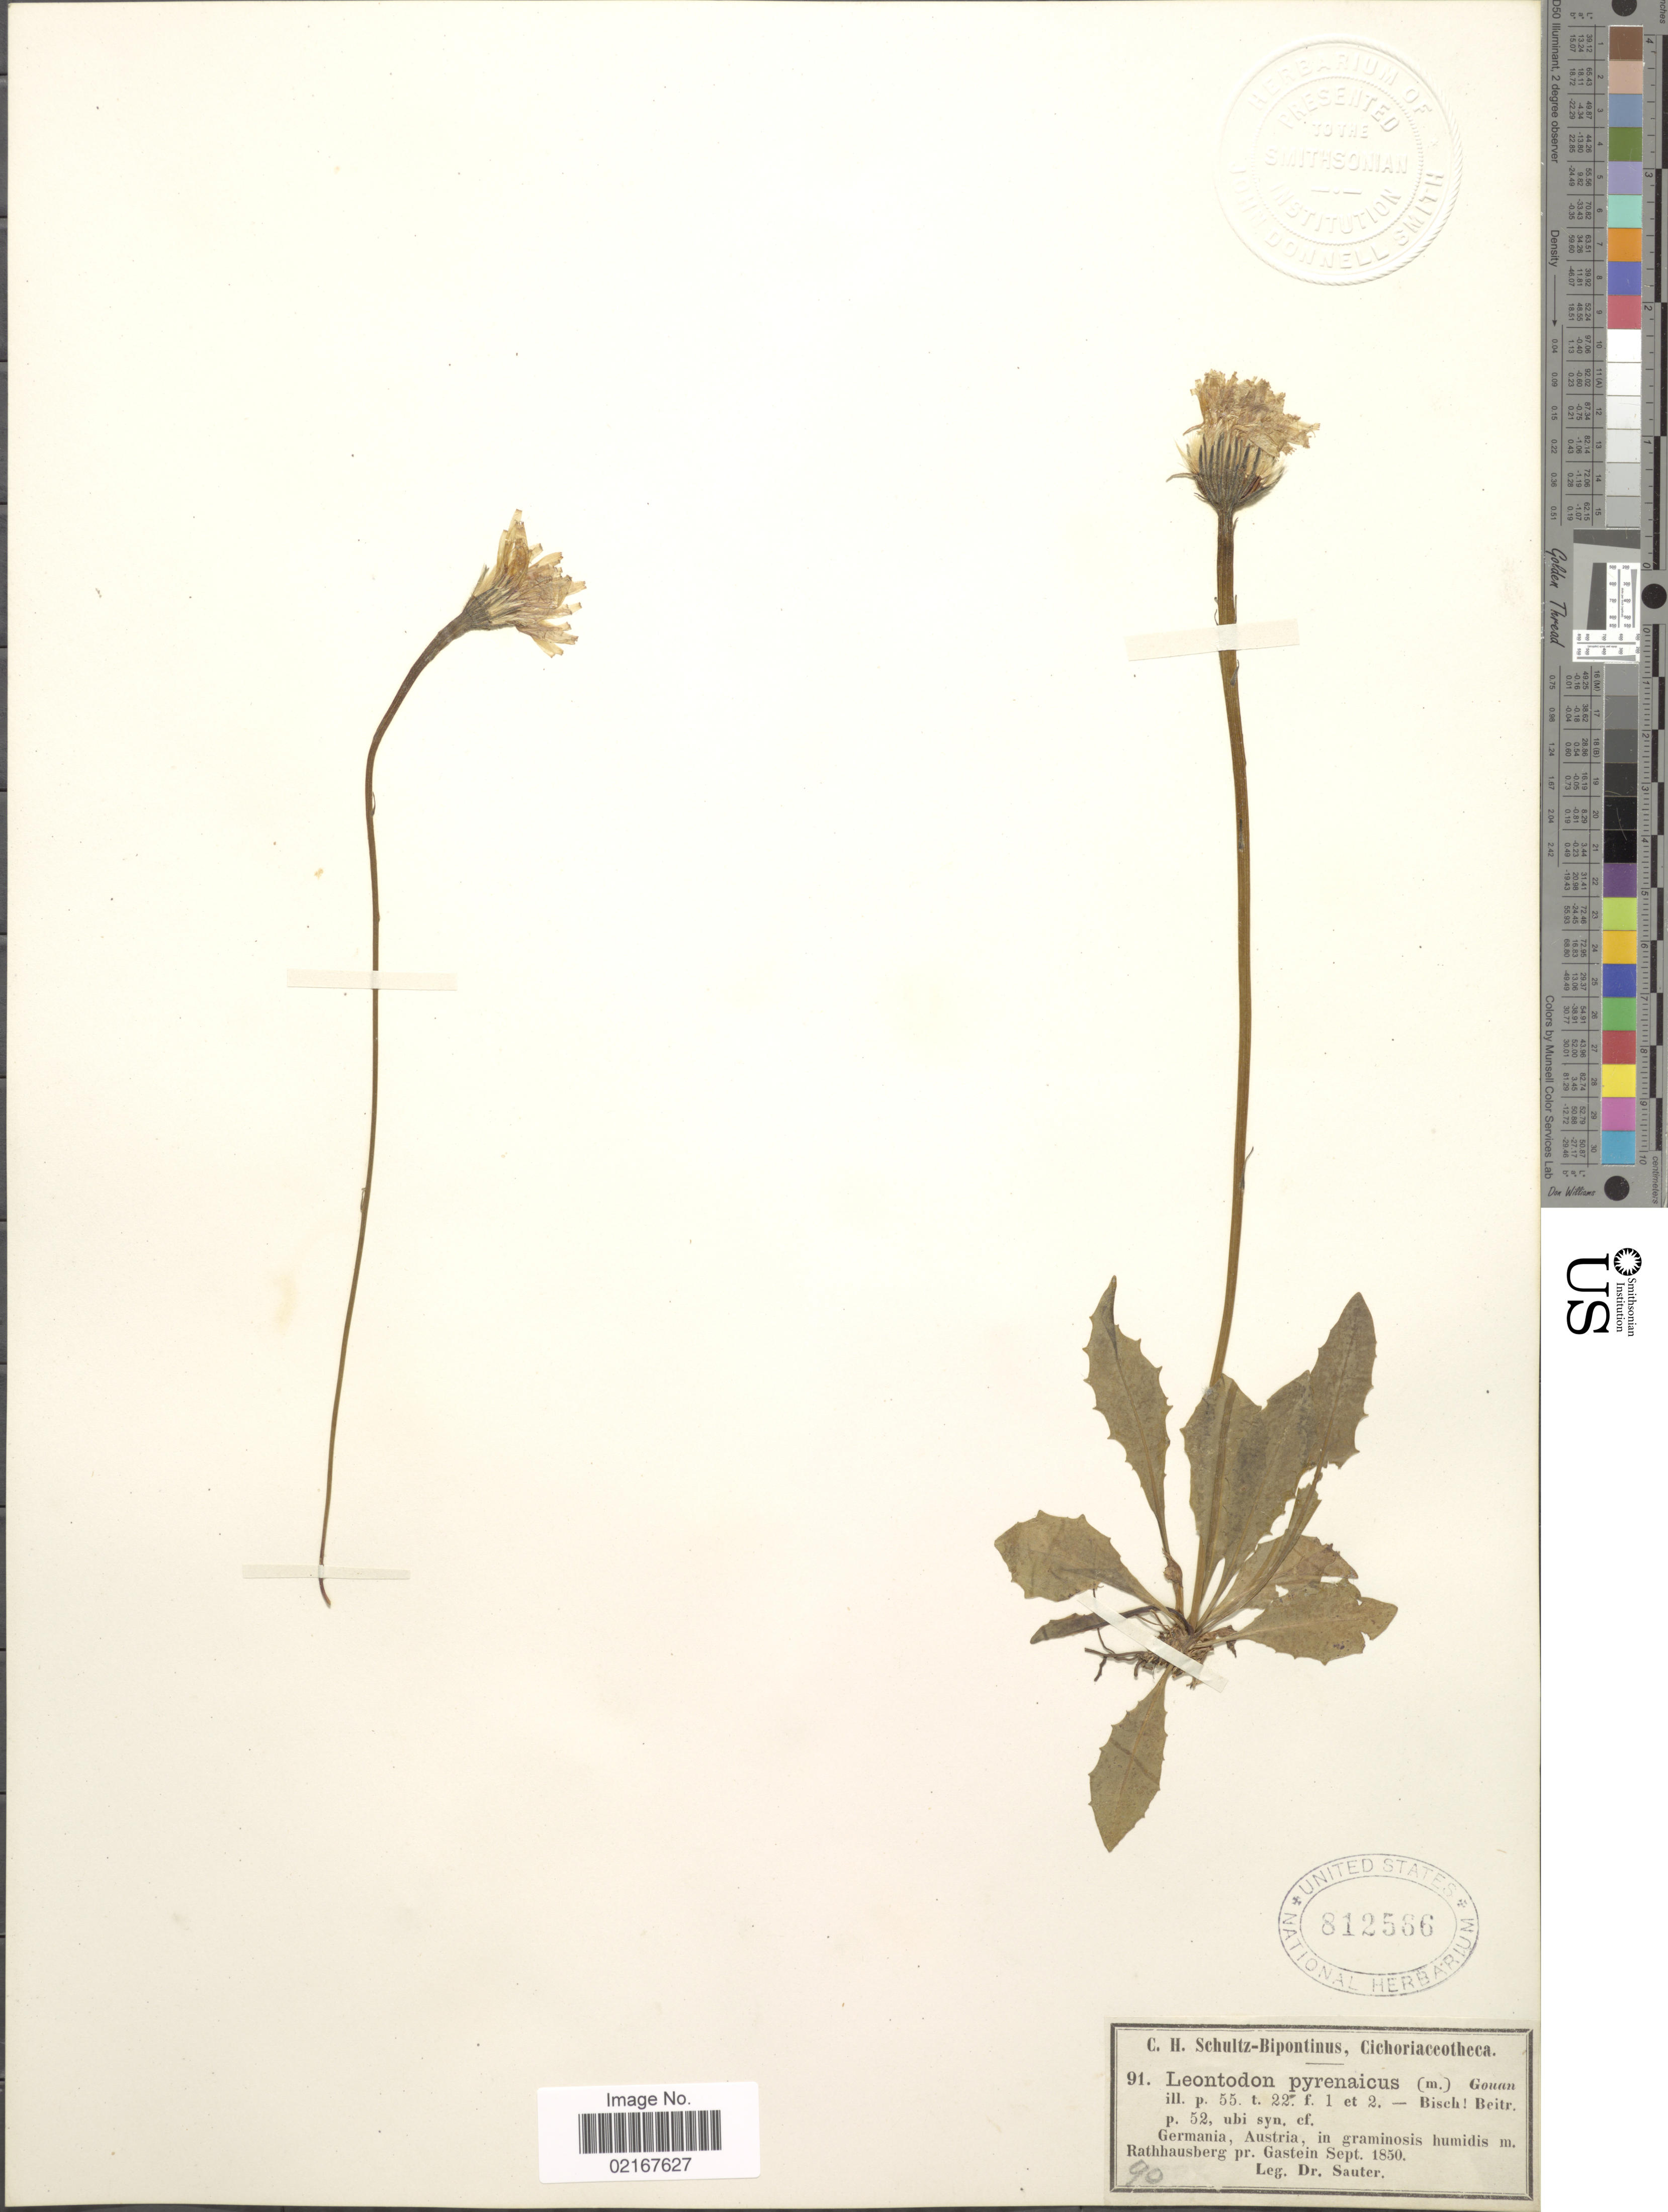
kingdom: Plantae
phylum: Tracheophyta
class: Magnoliopsida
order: Asterales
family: Asteraceae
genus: Scorzoneroides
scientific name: Scorzoneroides pyrenaica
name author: (Gouan) Holub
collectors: -. Sauter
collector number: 91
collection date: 1850-09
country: Austria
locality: Germania, Austria, m. Rathhausberg pr. Gastein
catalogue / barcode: US 812566